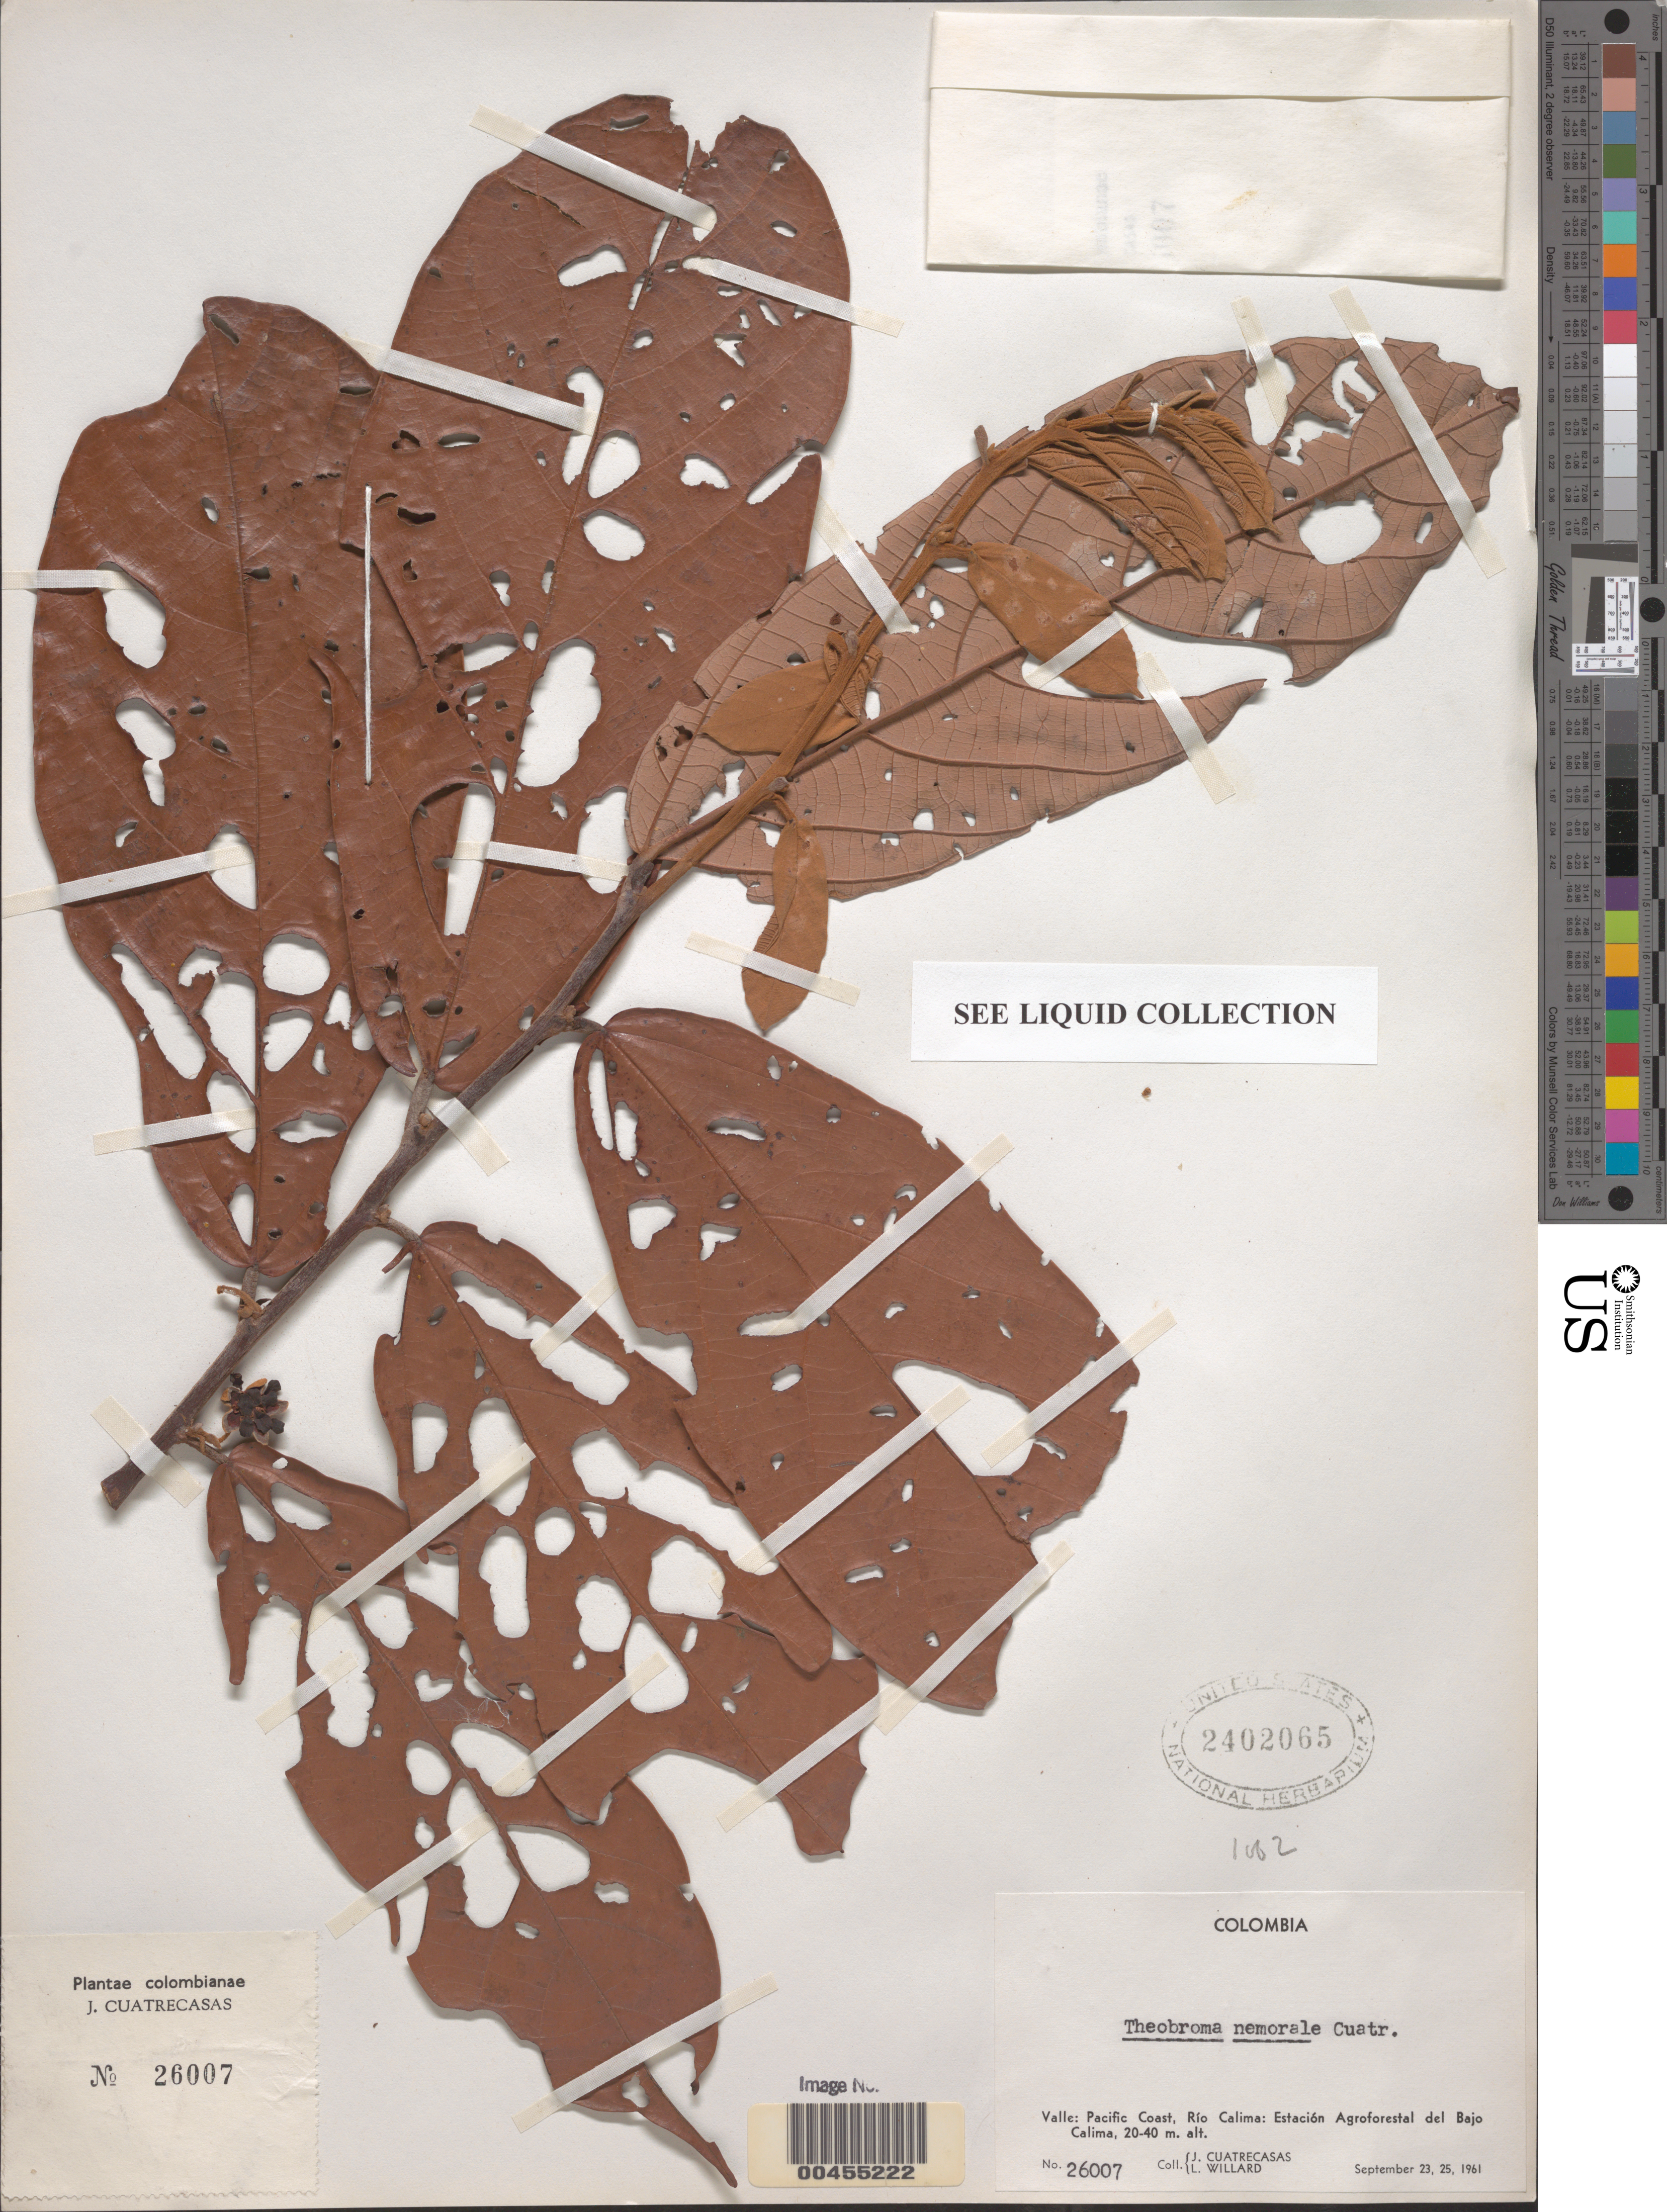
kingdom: Plantae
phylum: Tracheophyta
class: Magnoliopsida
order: Malvales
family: Malvaceae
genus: Theobroma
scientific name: Theobroma nemorale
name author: Cuatrec.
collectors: J. Cuatrecasas & L. Willard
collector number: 26007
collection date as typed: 23 Sep 1961 and 25 Sep 1961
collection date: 1961-09-23,1961-09-25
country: Colombia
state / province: Valle del Cauca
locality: Río Calima, Estación Agroforestal del Bajo Calima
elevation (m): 20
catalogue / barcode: US 2402065